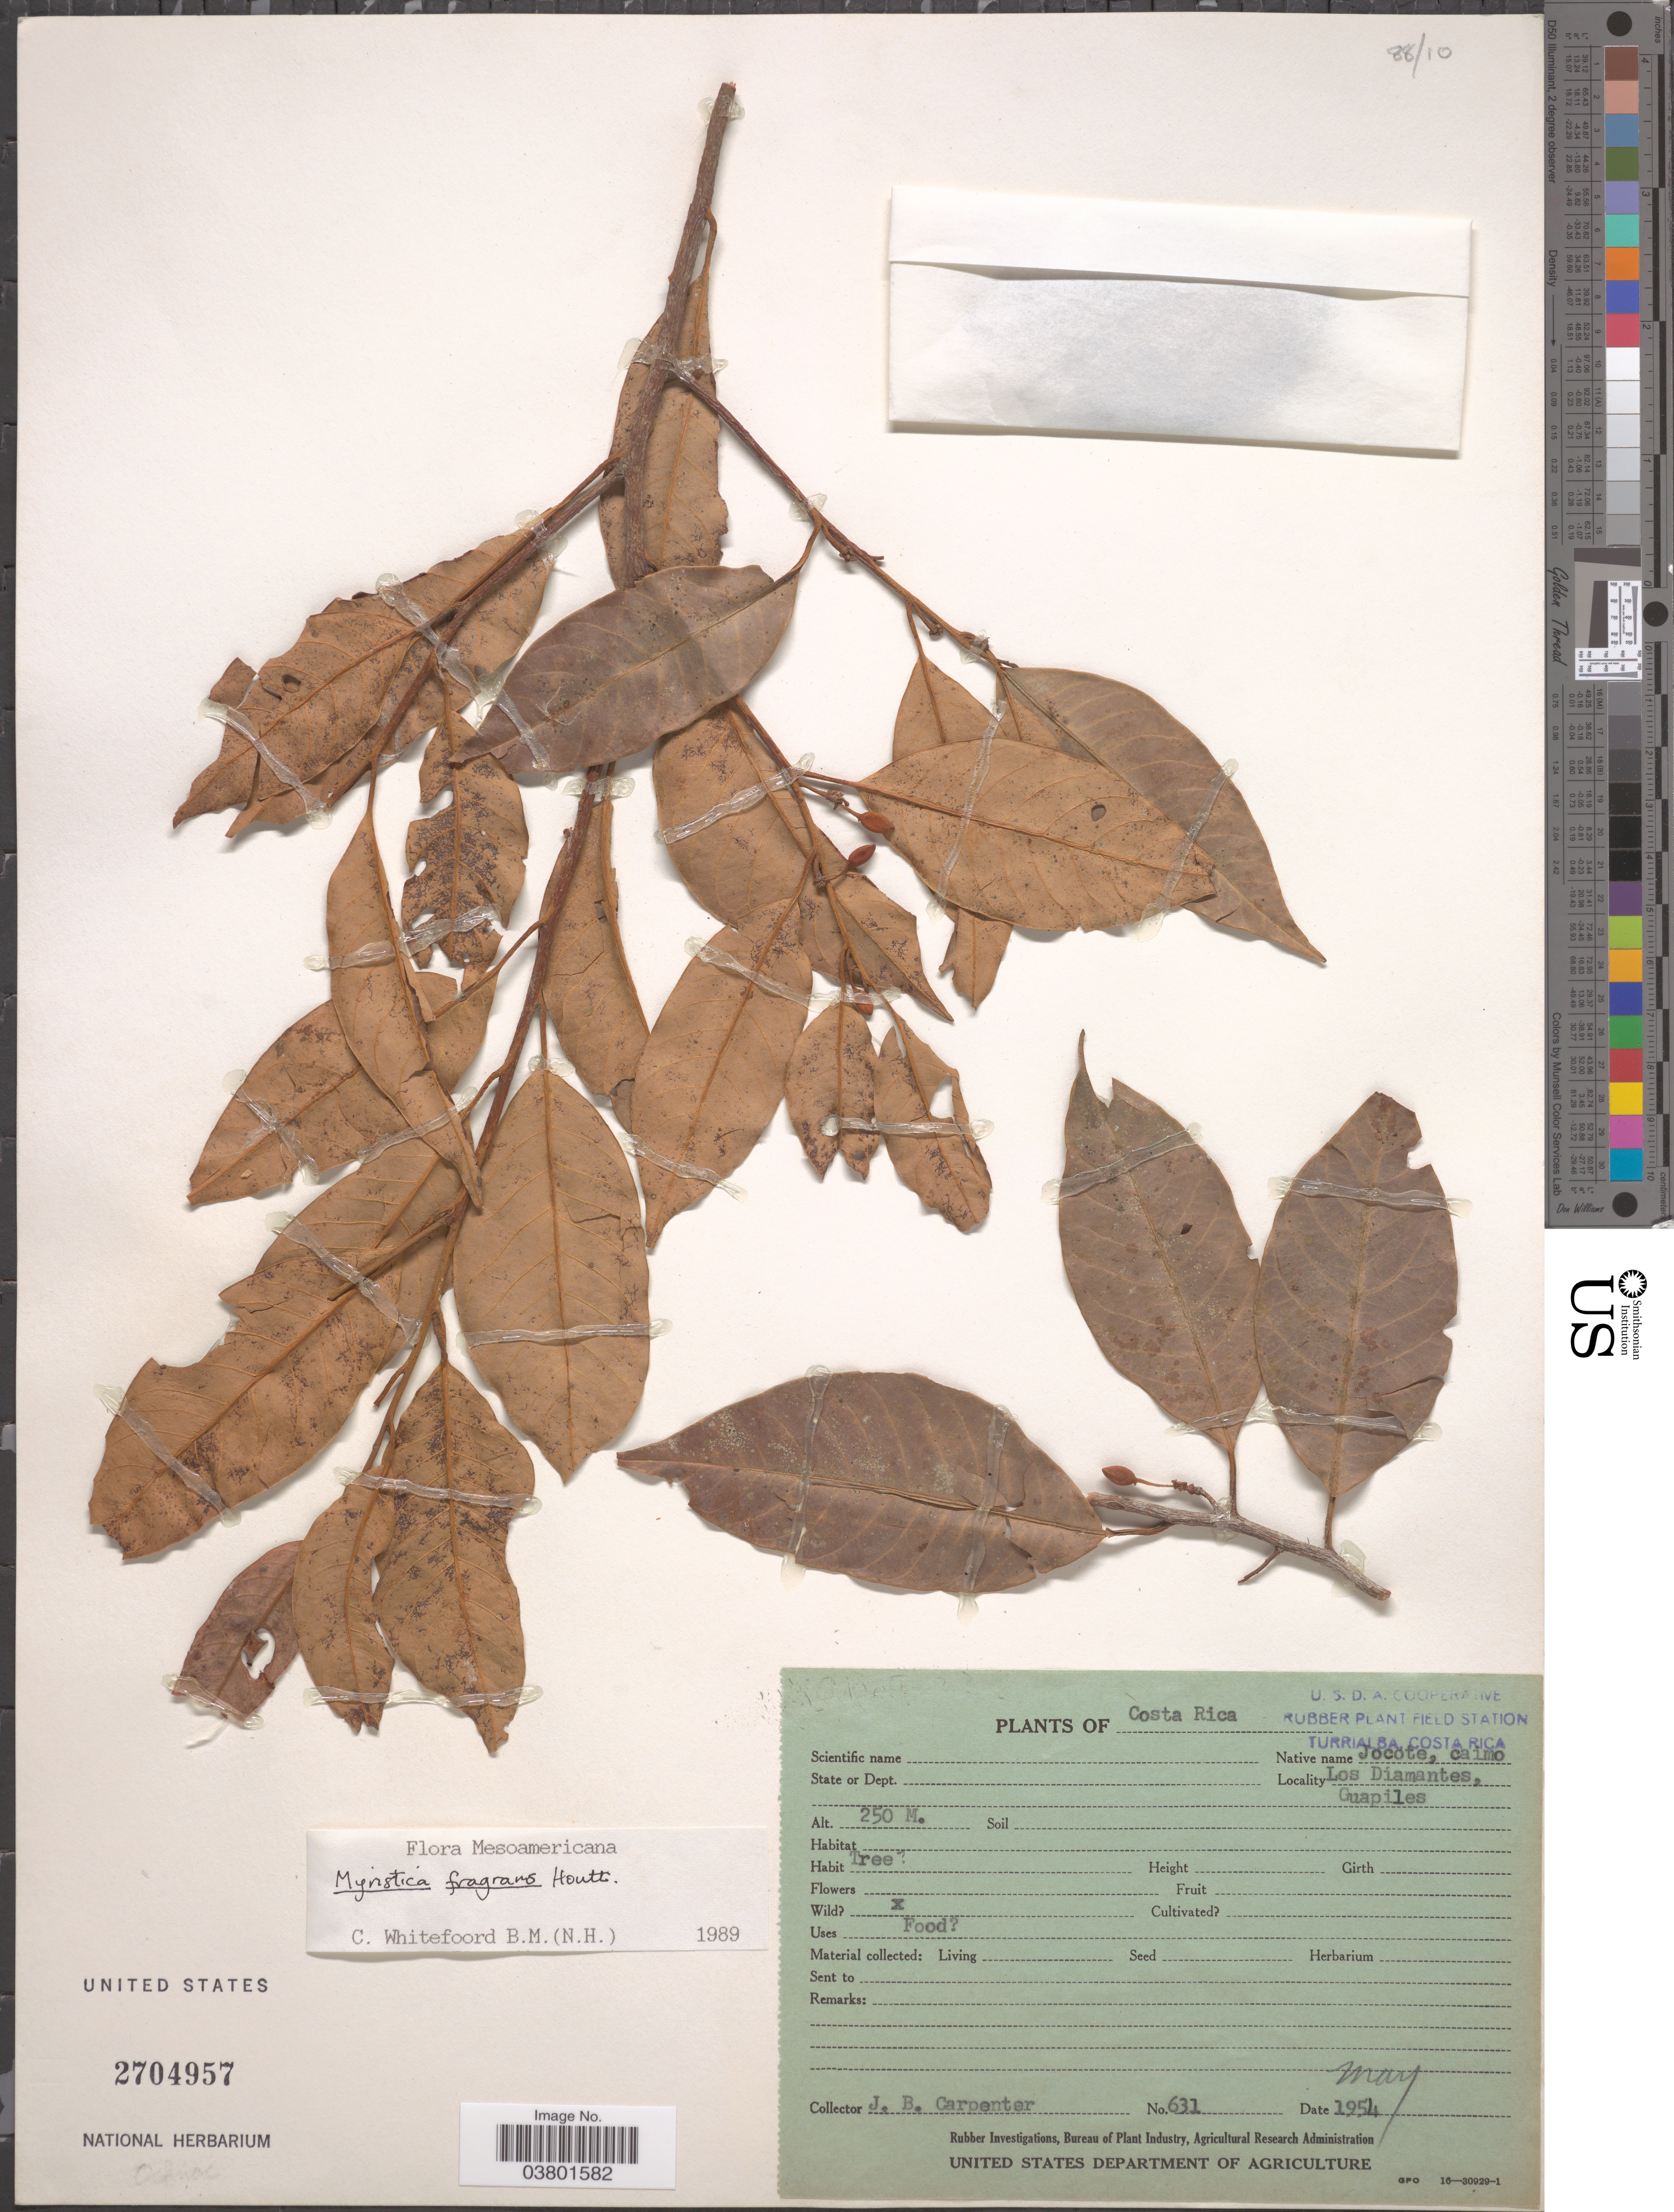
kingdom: Plantae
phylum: Tracheophyta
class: Magnoliopsida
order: Magnoliales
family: Myristicaceae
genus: Myristica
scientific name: Myristica fragrans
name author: Houtt.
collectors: J. Carpenter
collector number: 631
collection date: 1954-05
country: Costa Rica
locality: Los Diamantes, Guapiles.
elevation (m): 250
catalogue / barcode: US 2704957